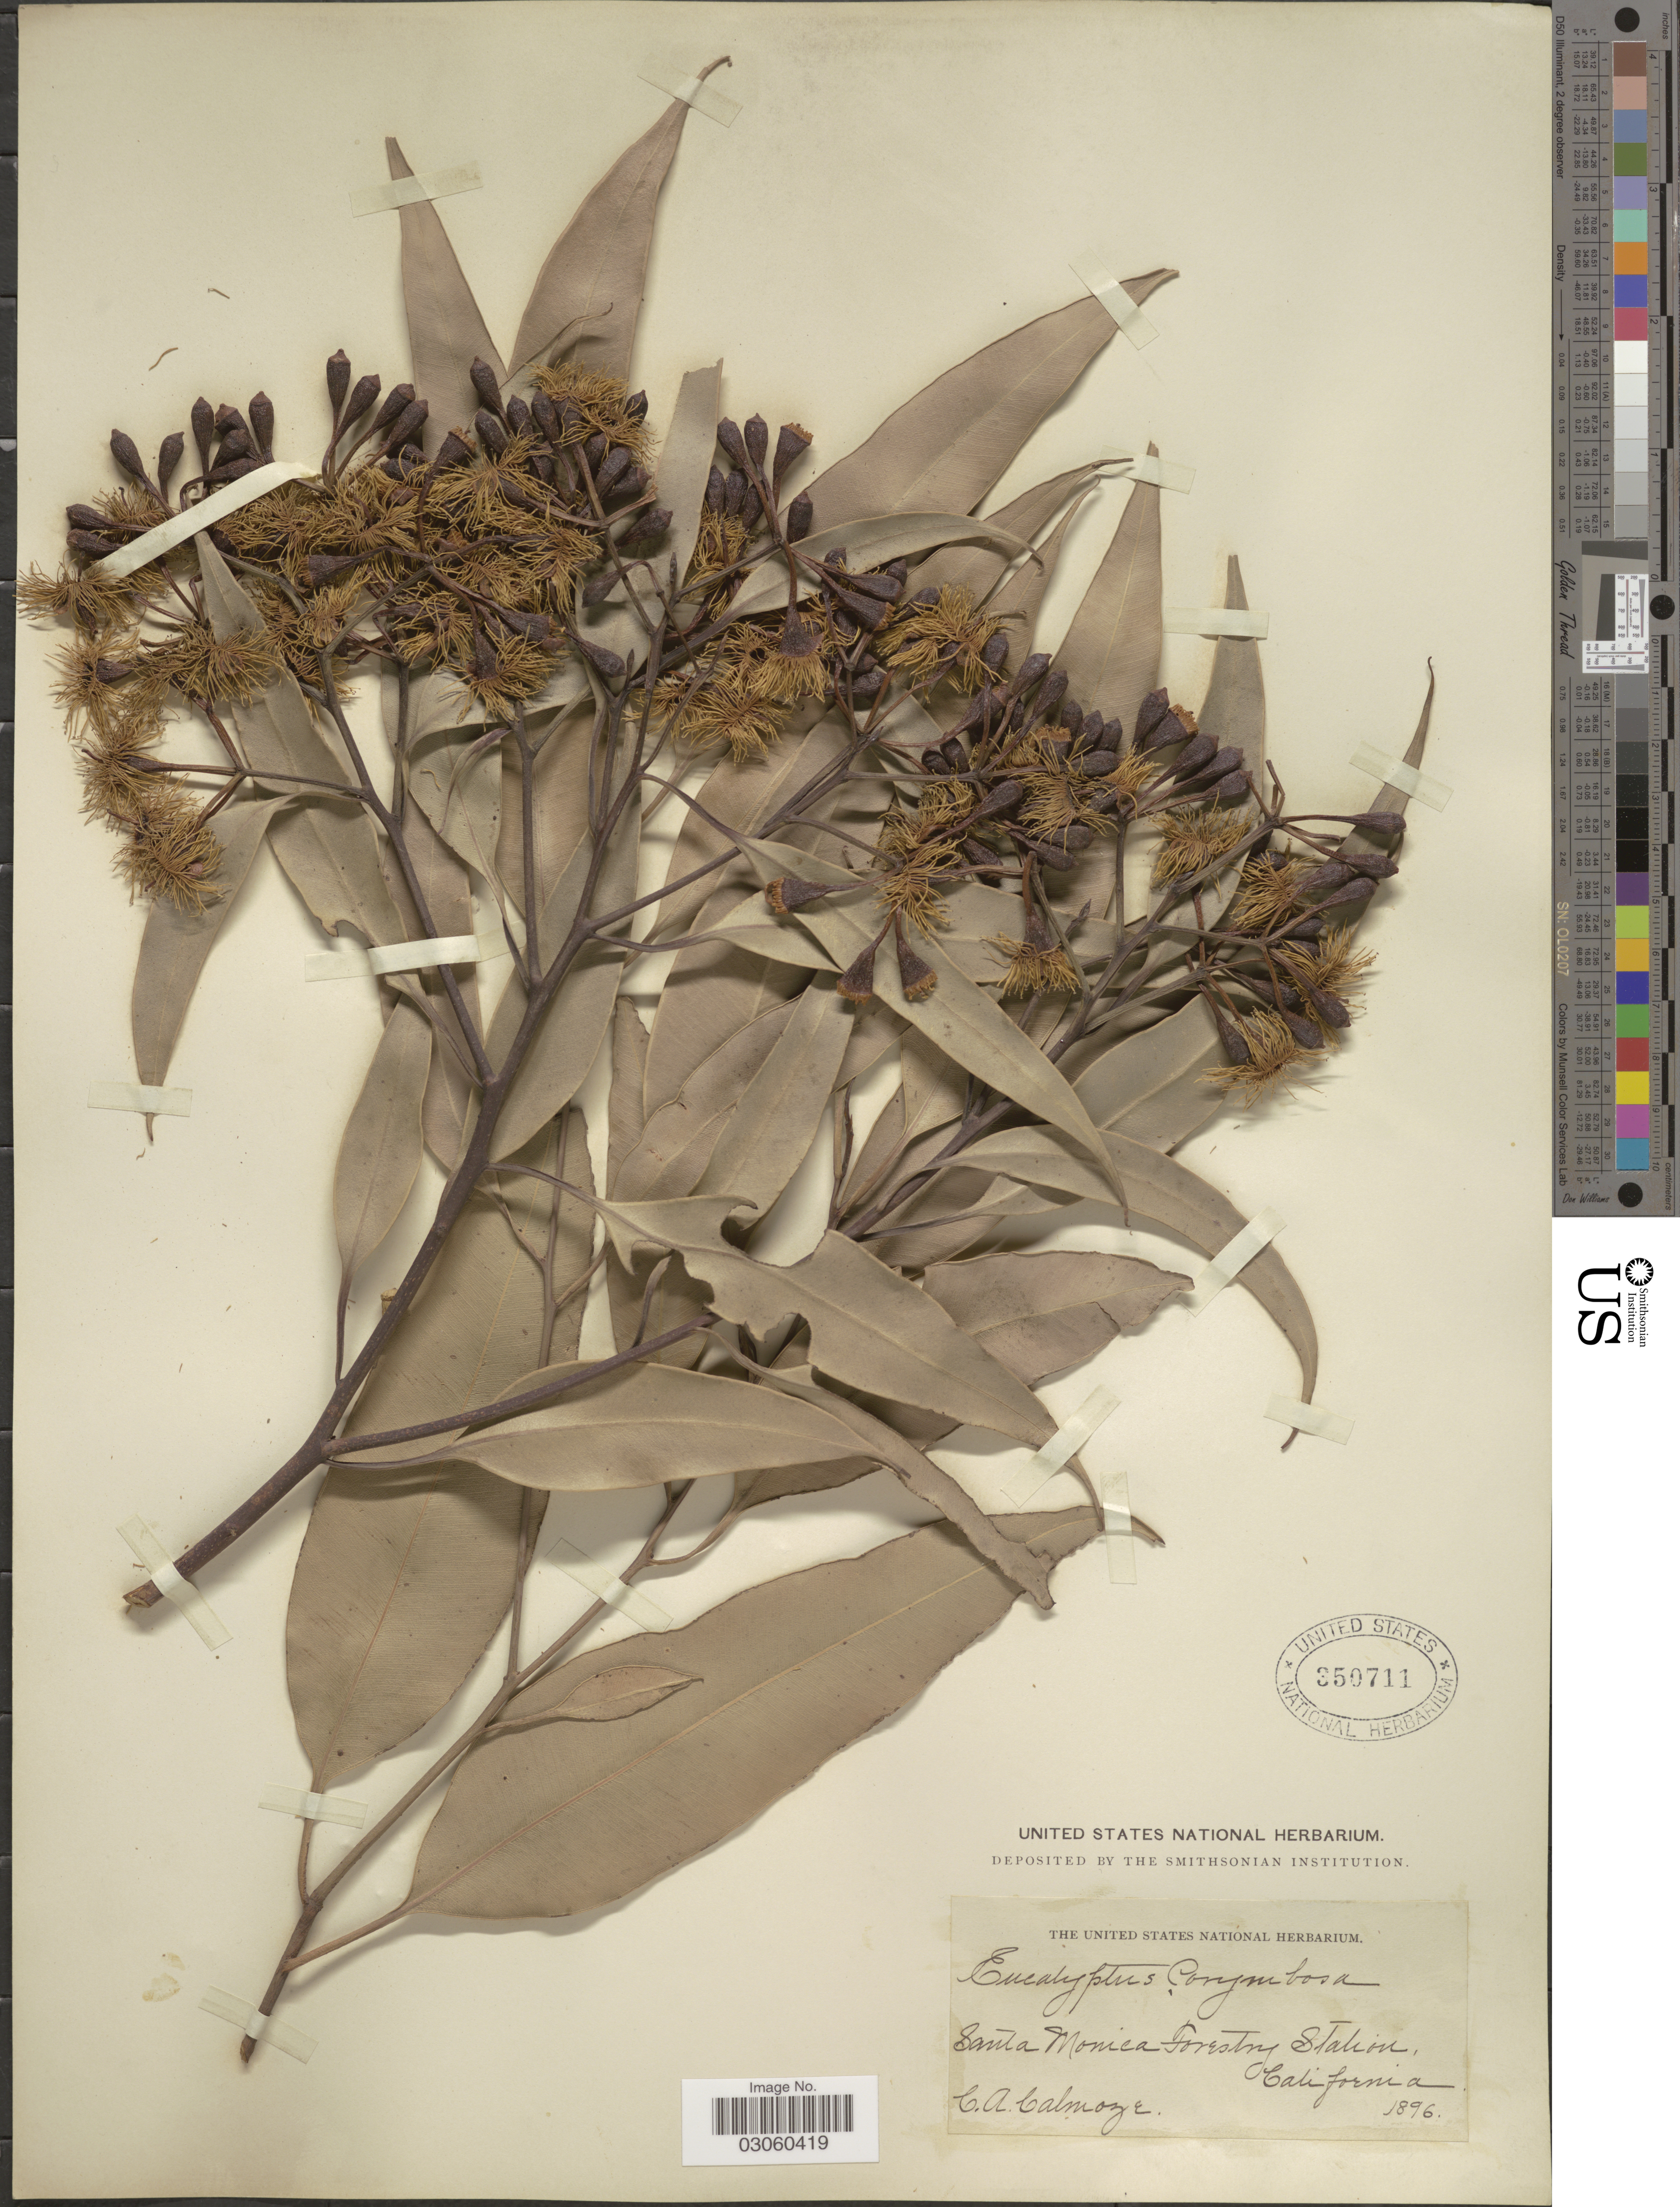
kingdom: Plantae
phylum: Tracheophyta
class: Magnoliopsida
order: Myrtales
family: Myrtaceae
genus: Eucalyptus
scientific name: Eucalyptus corymbosa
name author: Sm.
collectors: C.A. Calmoze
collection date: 1896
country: United States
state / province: California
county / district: Los Angeles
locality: Santa Monica Forestry Station.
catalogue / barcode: US 350711